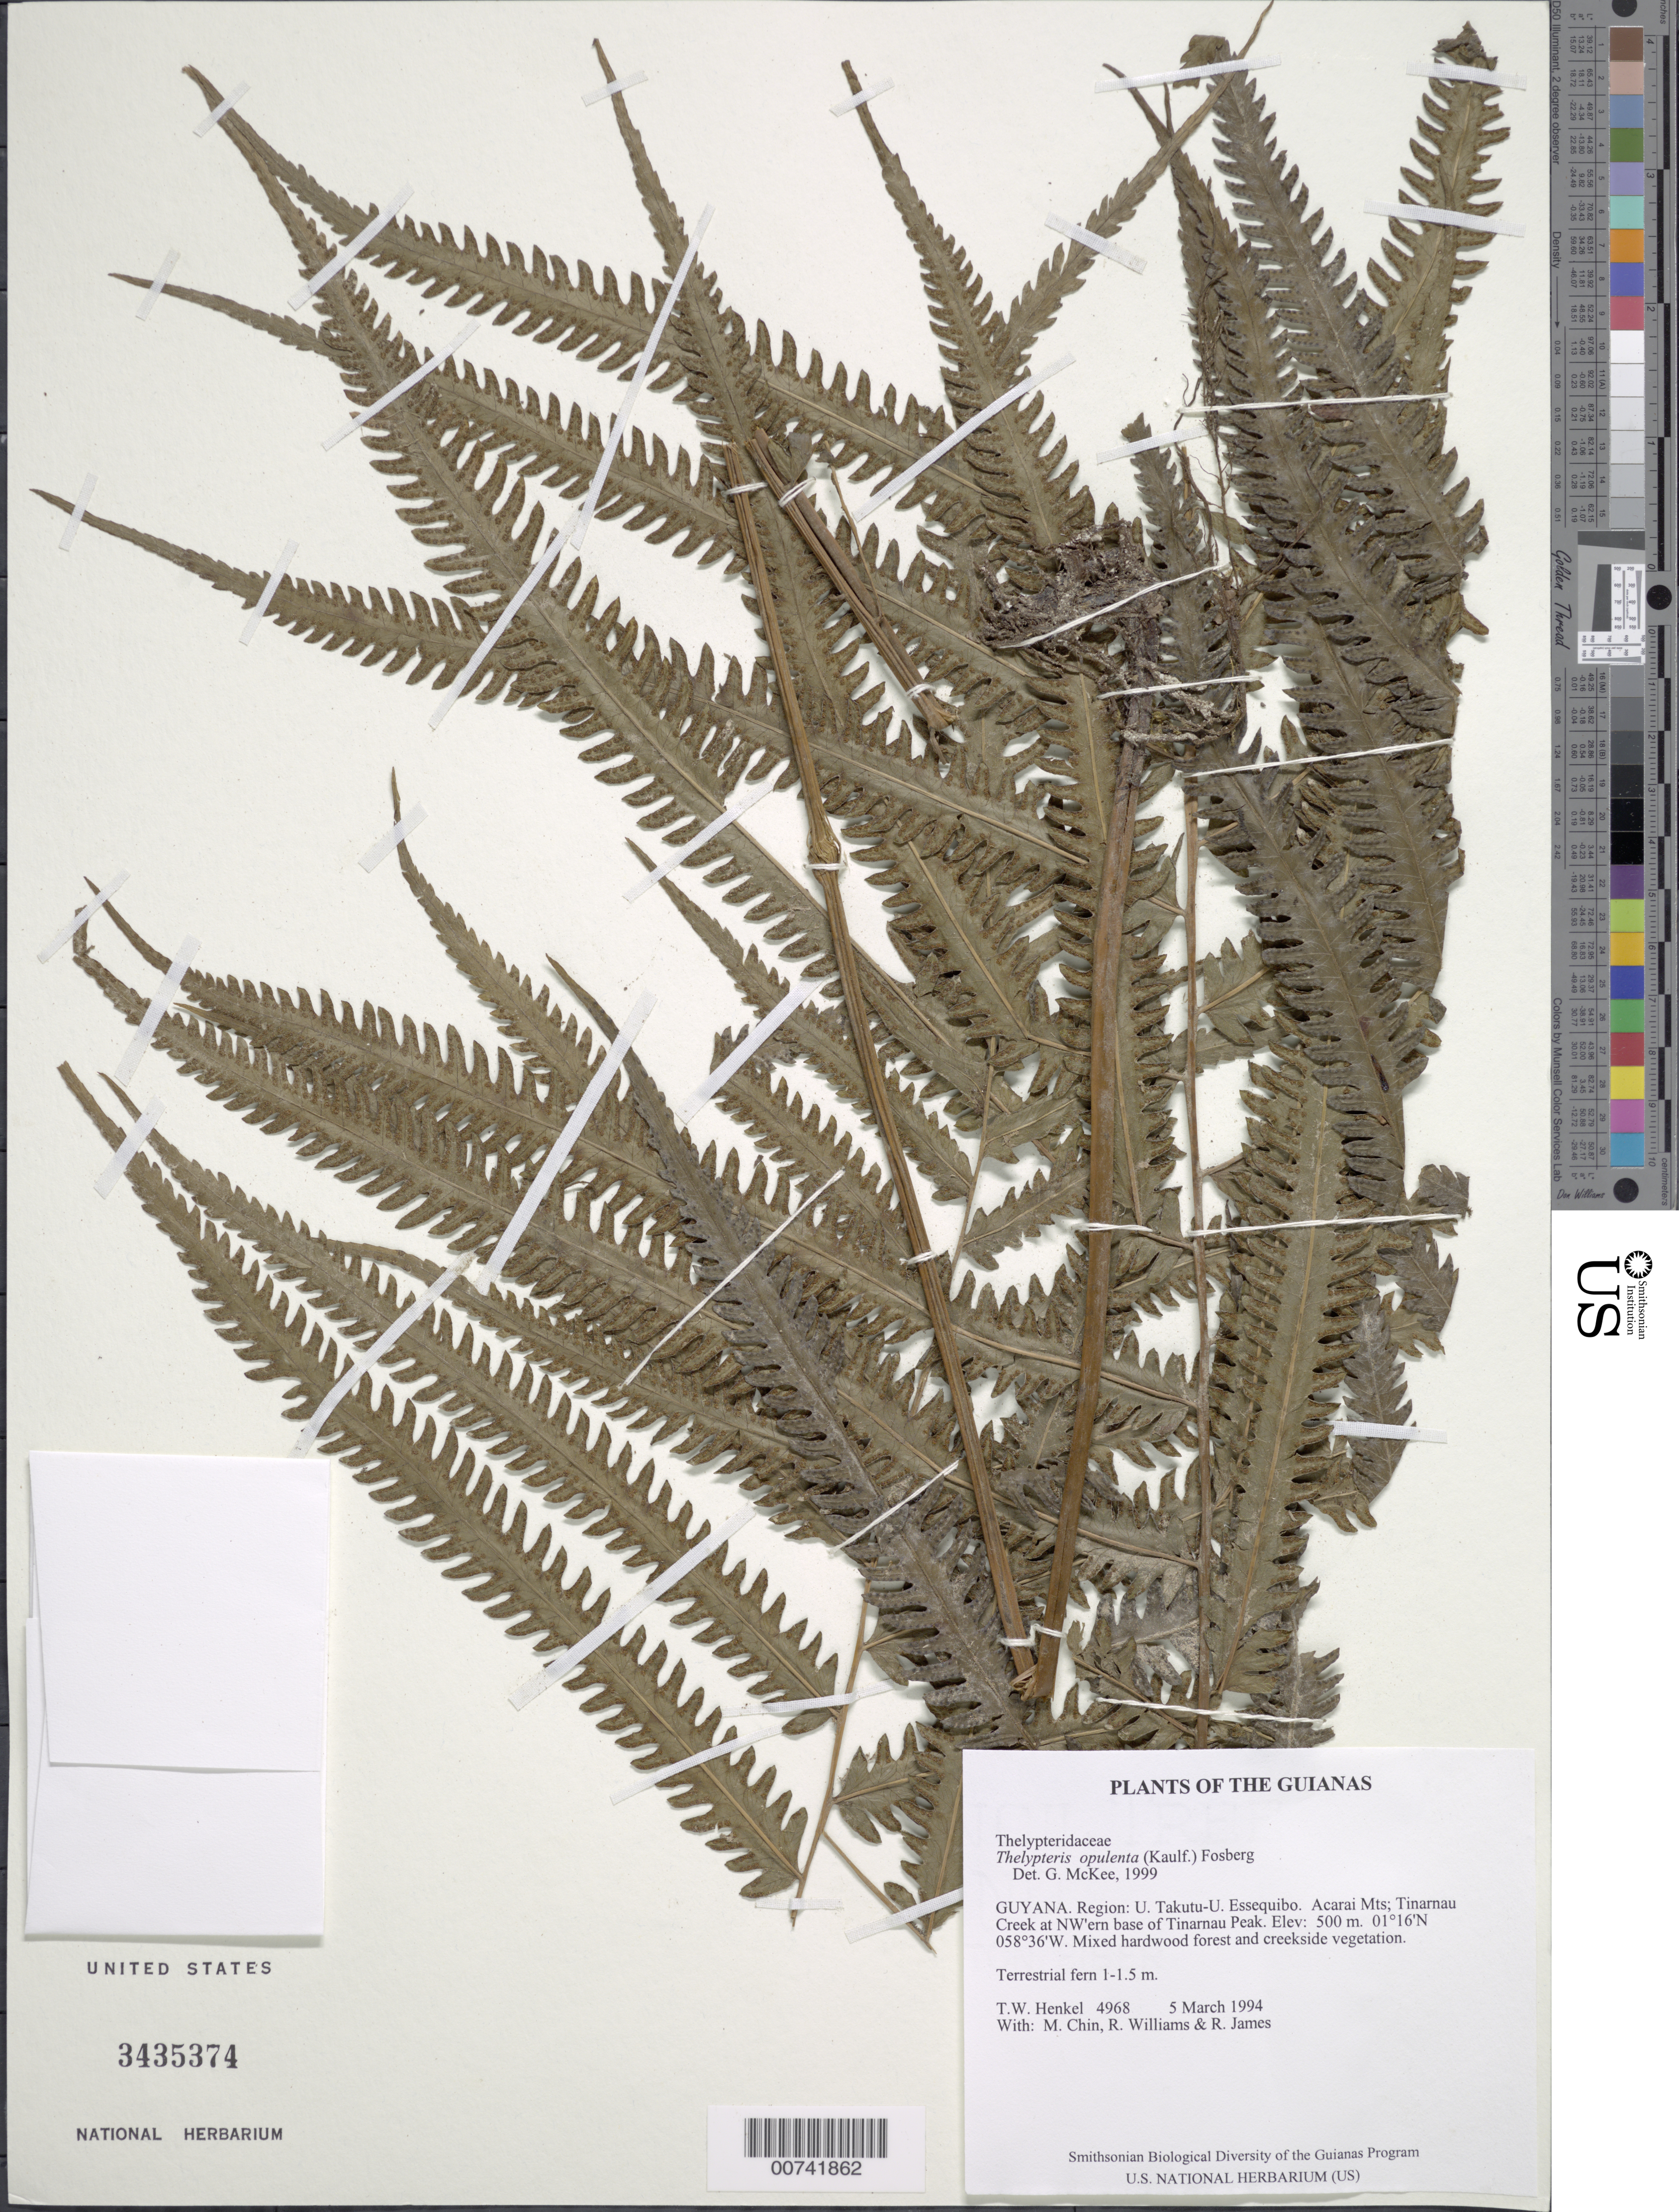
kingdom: Plantae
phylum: Tracheophyta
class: Polypodiopsida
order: Polypodiales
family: Thelypteridaceae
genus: Amphineuron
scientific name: Amphineuron opulentum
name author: (Kaulf.) Holttum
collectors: T. Henkel, M. Chin, R. Williams & R. James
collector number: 4968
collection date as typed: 5 March 1994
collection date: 1994-03-05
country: Guyana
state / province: U. Takutu-U. Essequibo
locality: Acarai Mts; Tinarnau Creek at northwestern base of Tinarnau Peak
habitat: Mixed hardwood forest and creekside vegetation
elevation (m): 500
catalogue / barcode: US 3435374